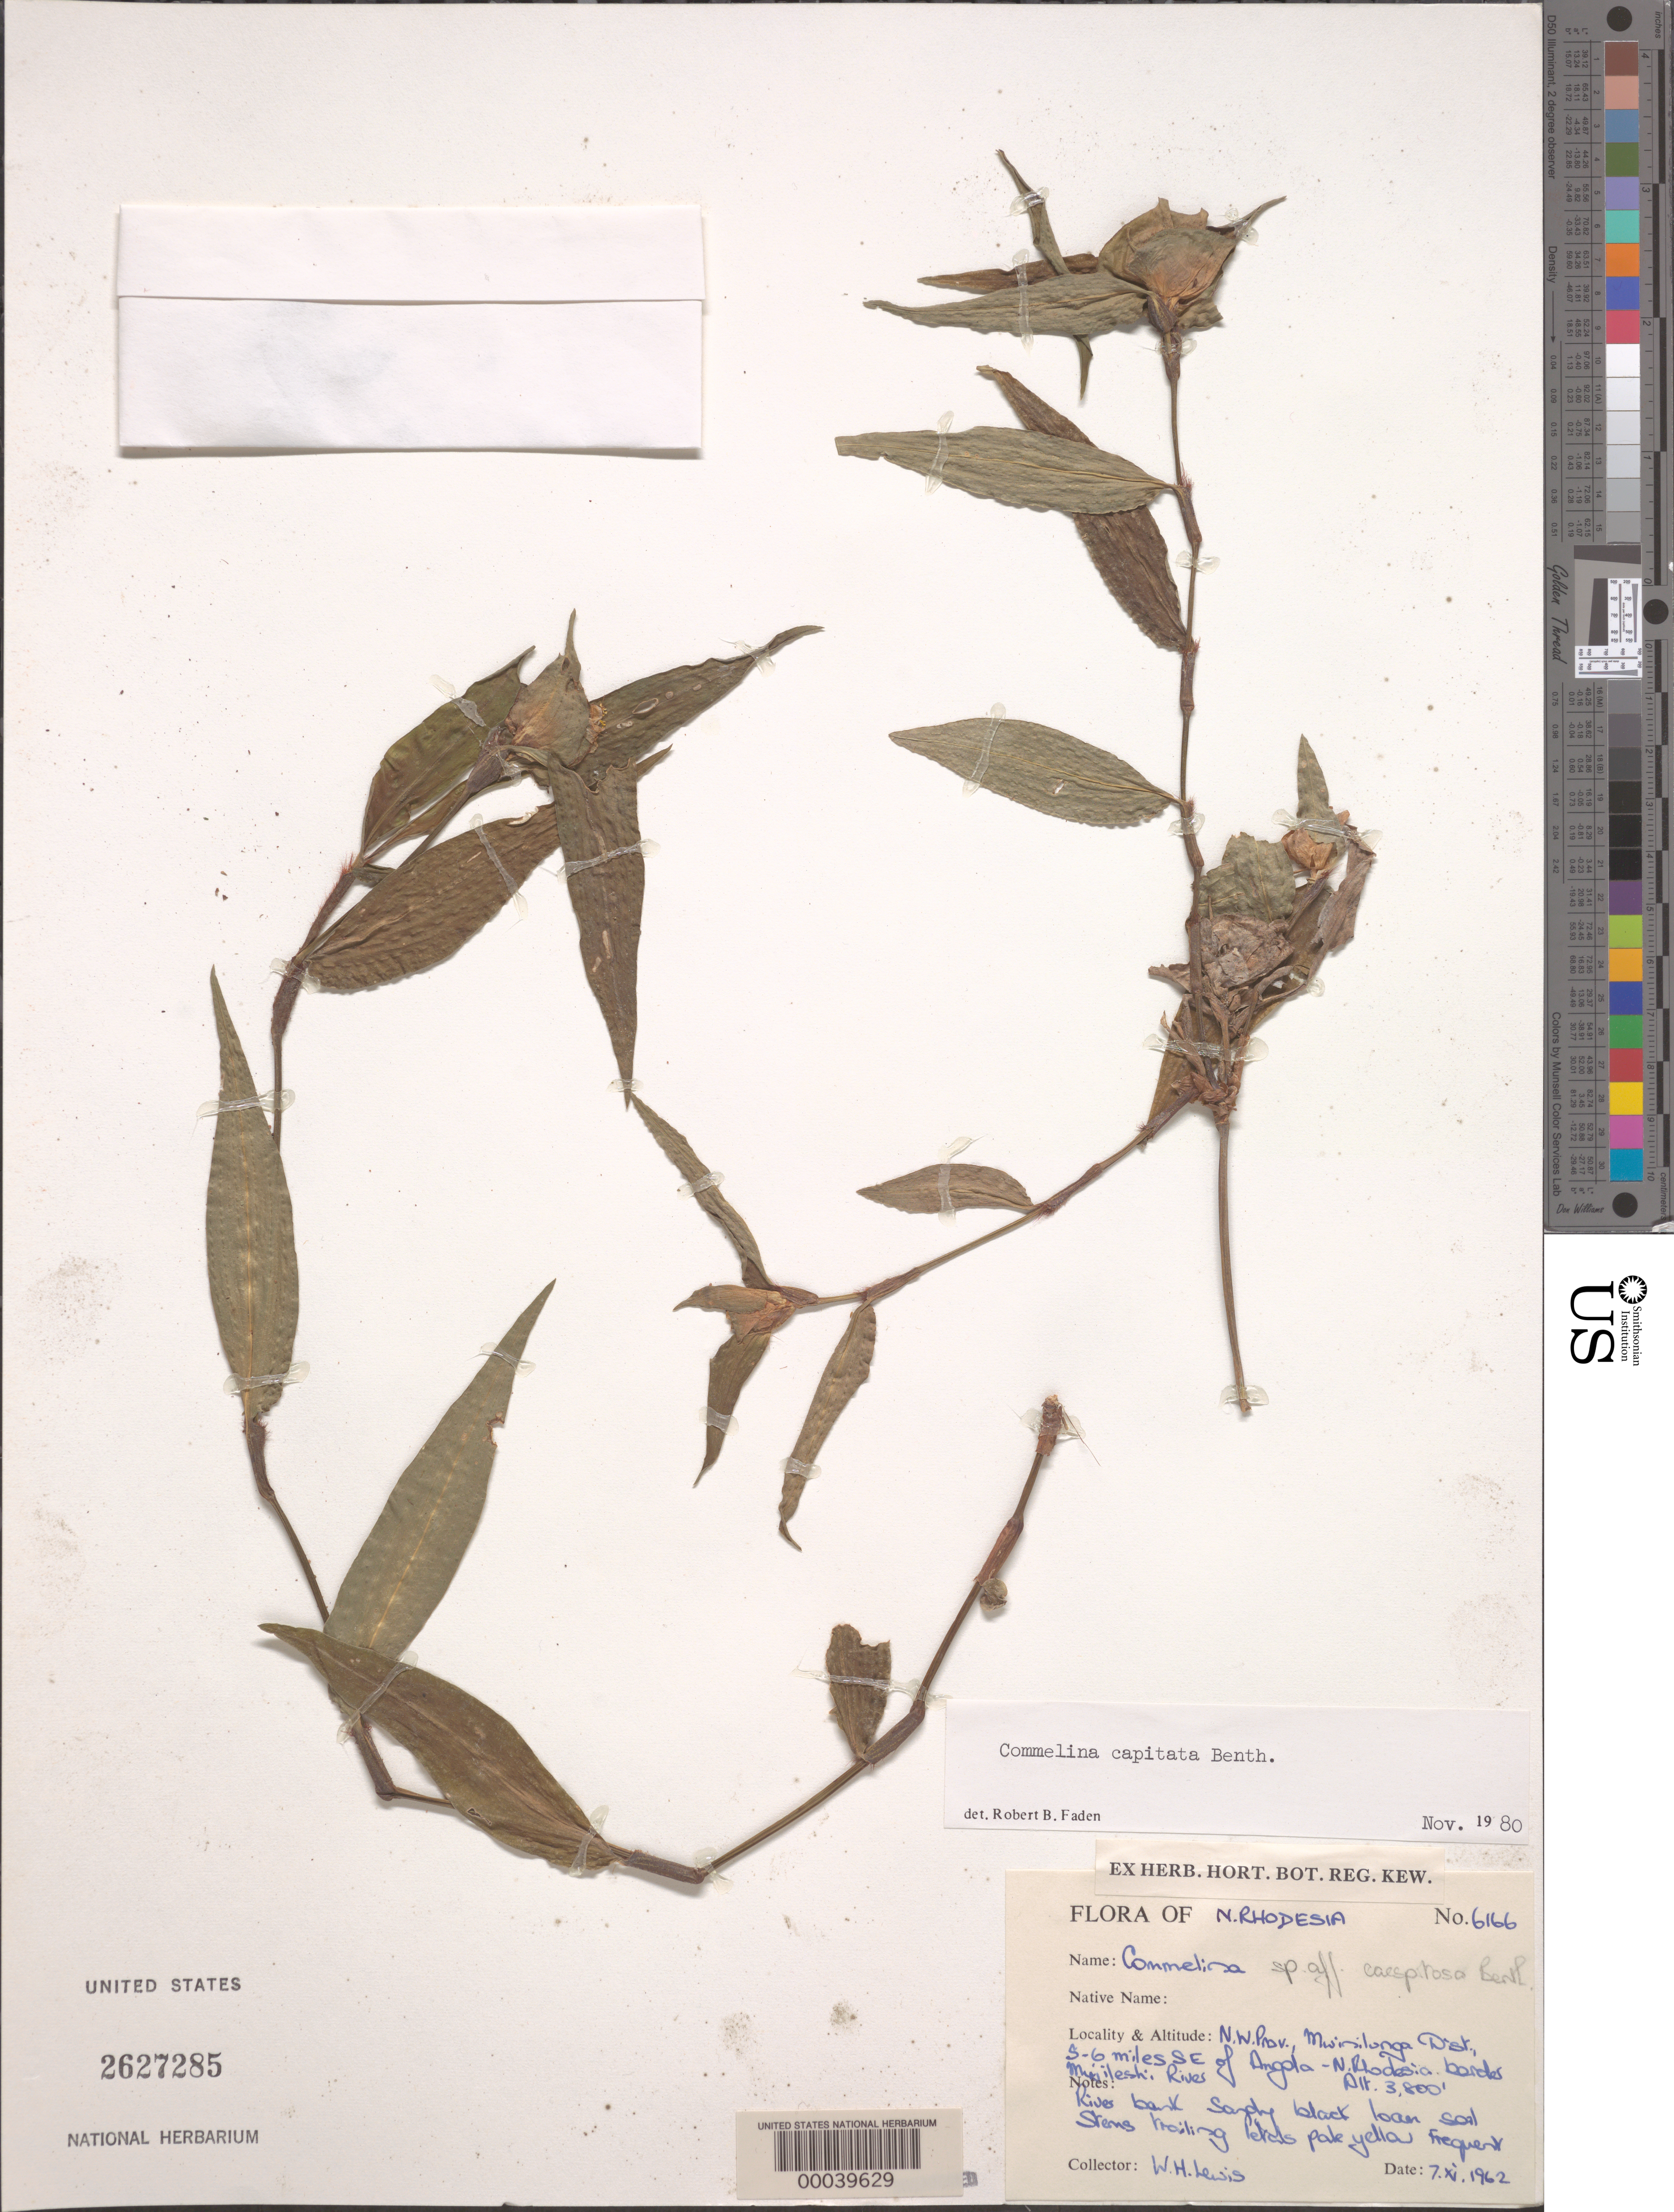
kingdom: Plantae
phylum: Tracheophyta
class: Liliopsida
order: Commelinales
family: Commelinaceae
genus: Commelina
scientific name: Commelina capitata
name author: Benth.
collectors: W. H. Lewis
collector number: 6166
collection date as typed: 07 Nov 1962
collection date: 1962-11-07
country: Zambia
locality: Myjileshi river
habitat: River bank; sandy black loam soil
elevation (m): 1159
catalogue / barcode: US 2627285